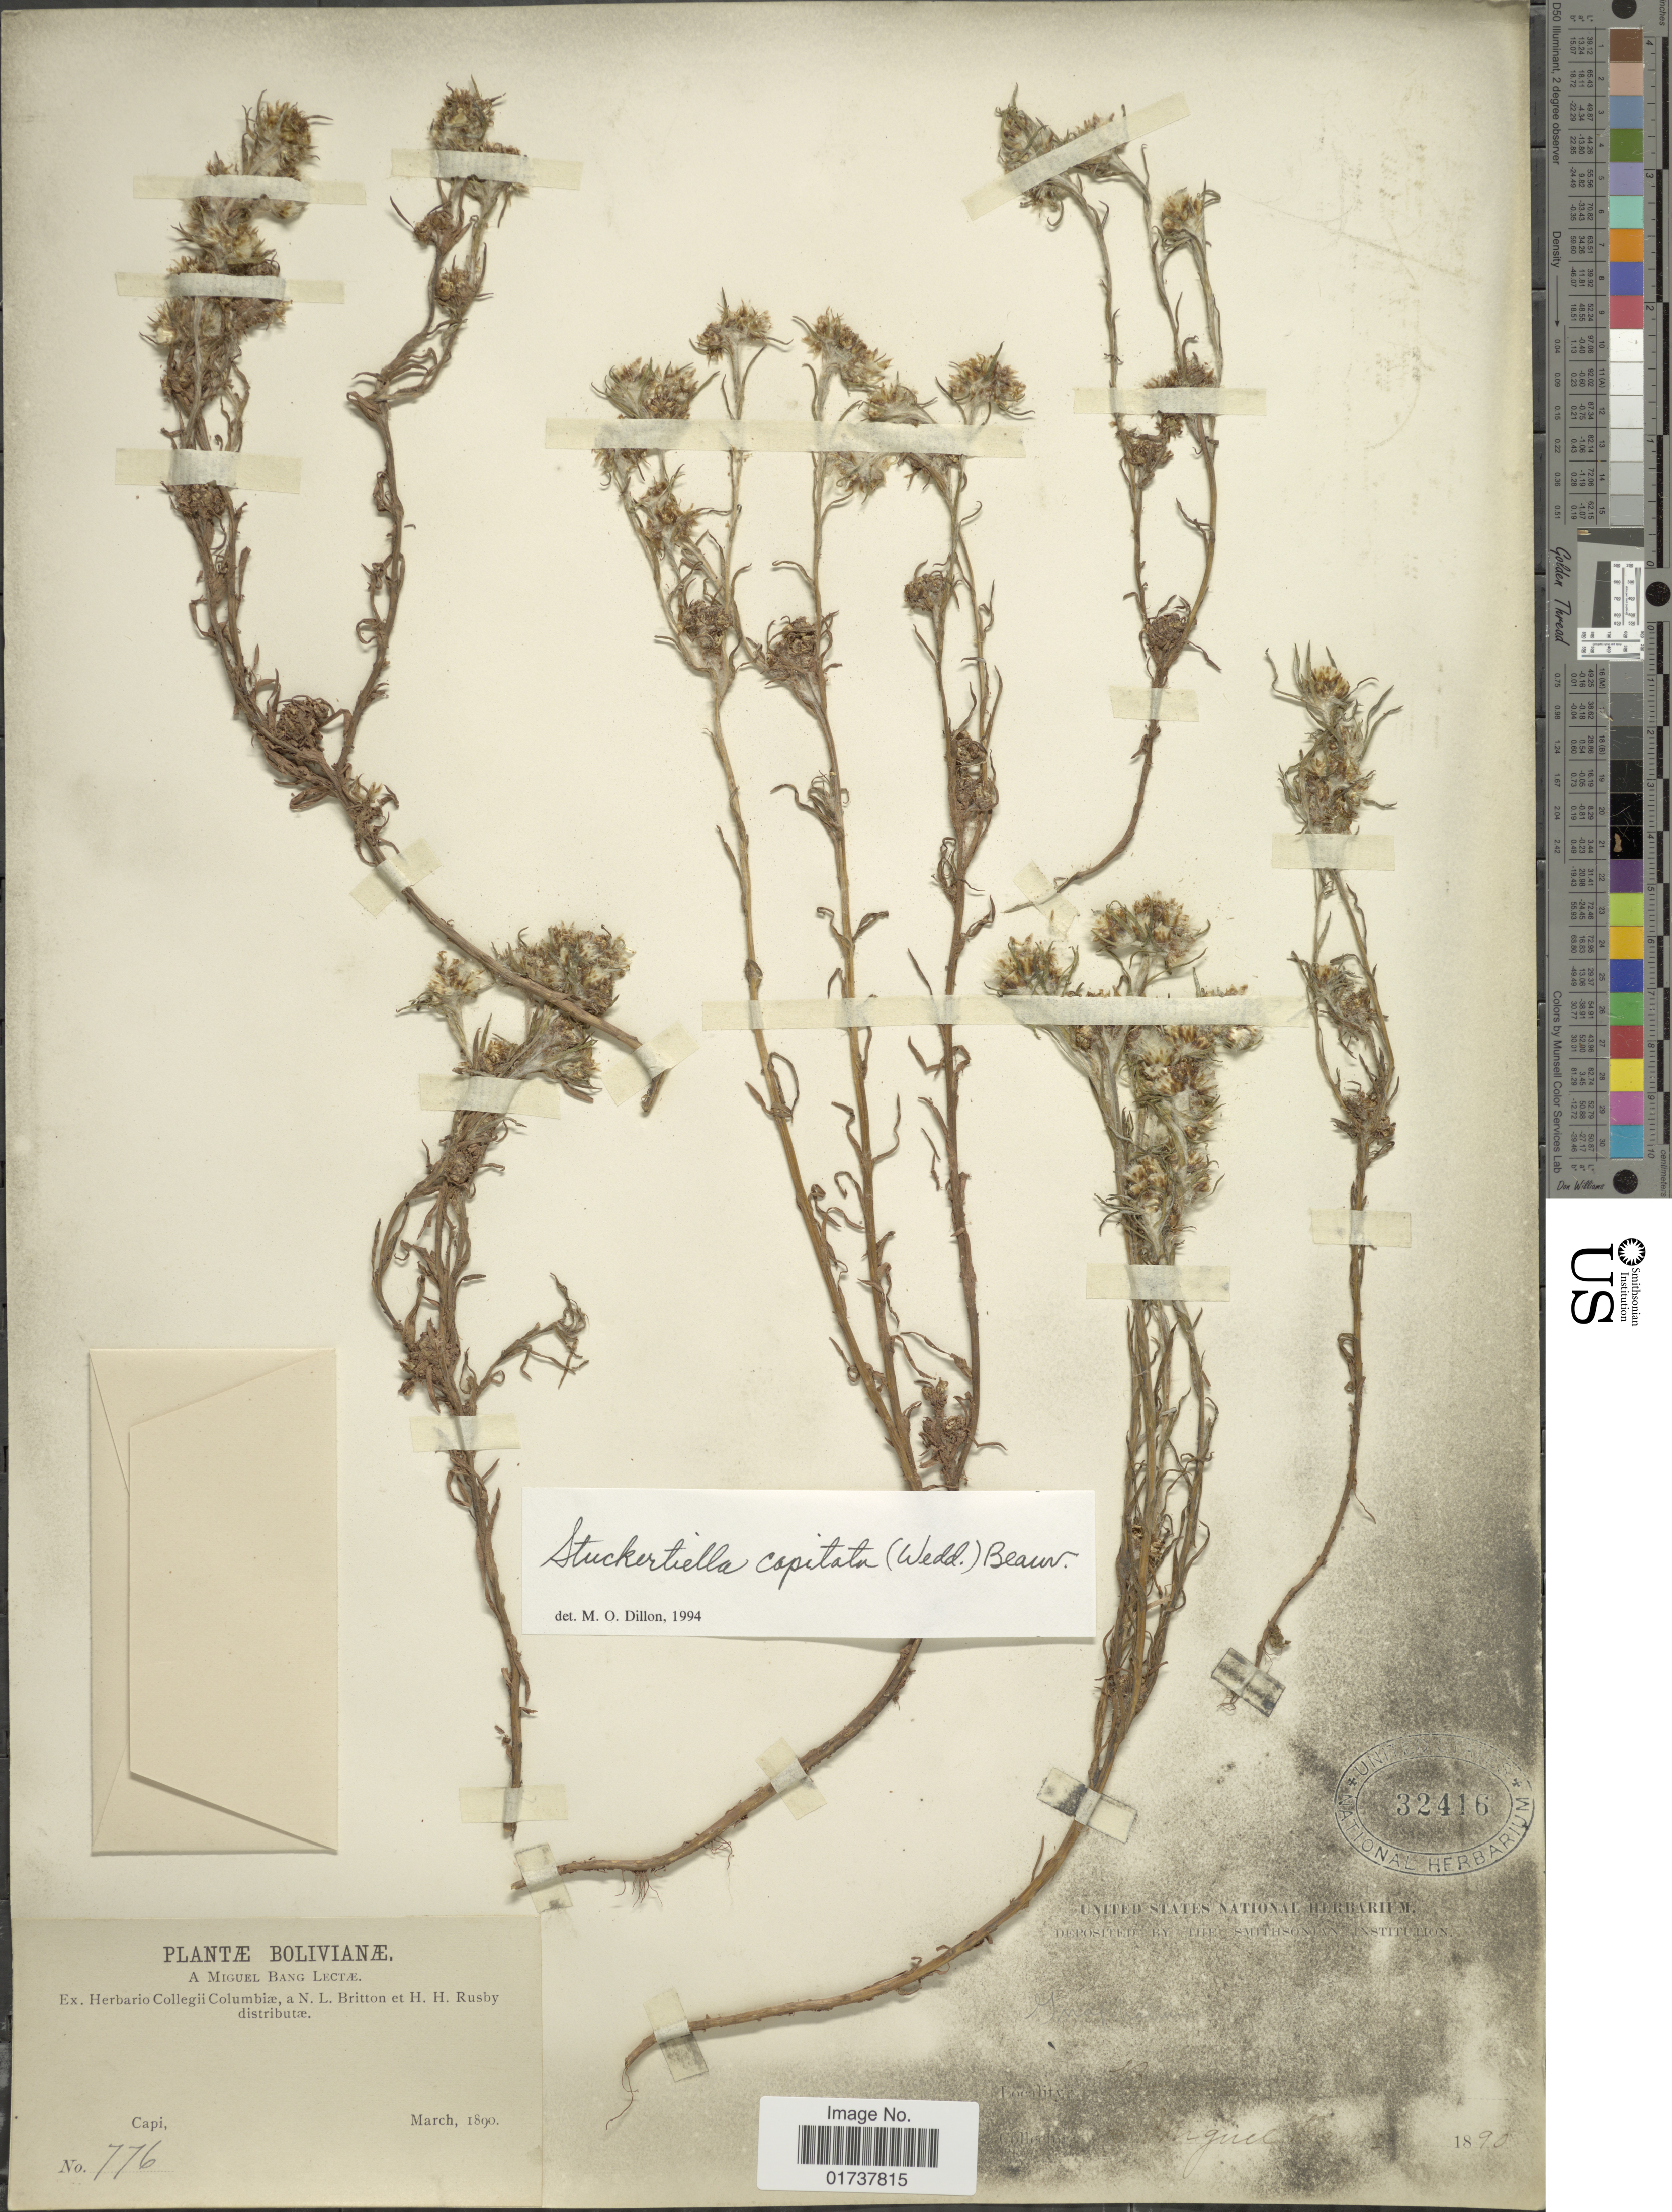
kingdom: Plantae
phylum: Tracheophyta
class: Magnoliopsida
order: Asterales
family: Asteraceae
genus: Stuckertiella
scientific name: Stuckertiella capitata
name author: (Wedd.) P. Beauv.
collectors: M. Bang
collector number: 776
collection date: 1890-03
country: Bolivia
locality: Capi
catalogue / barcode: US 32416